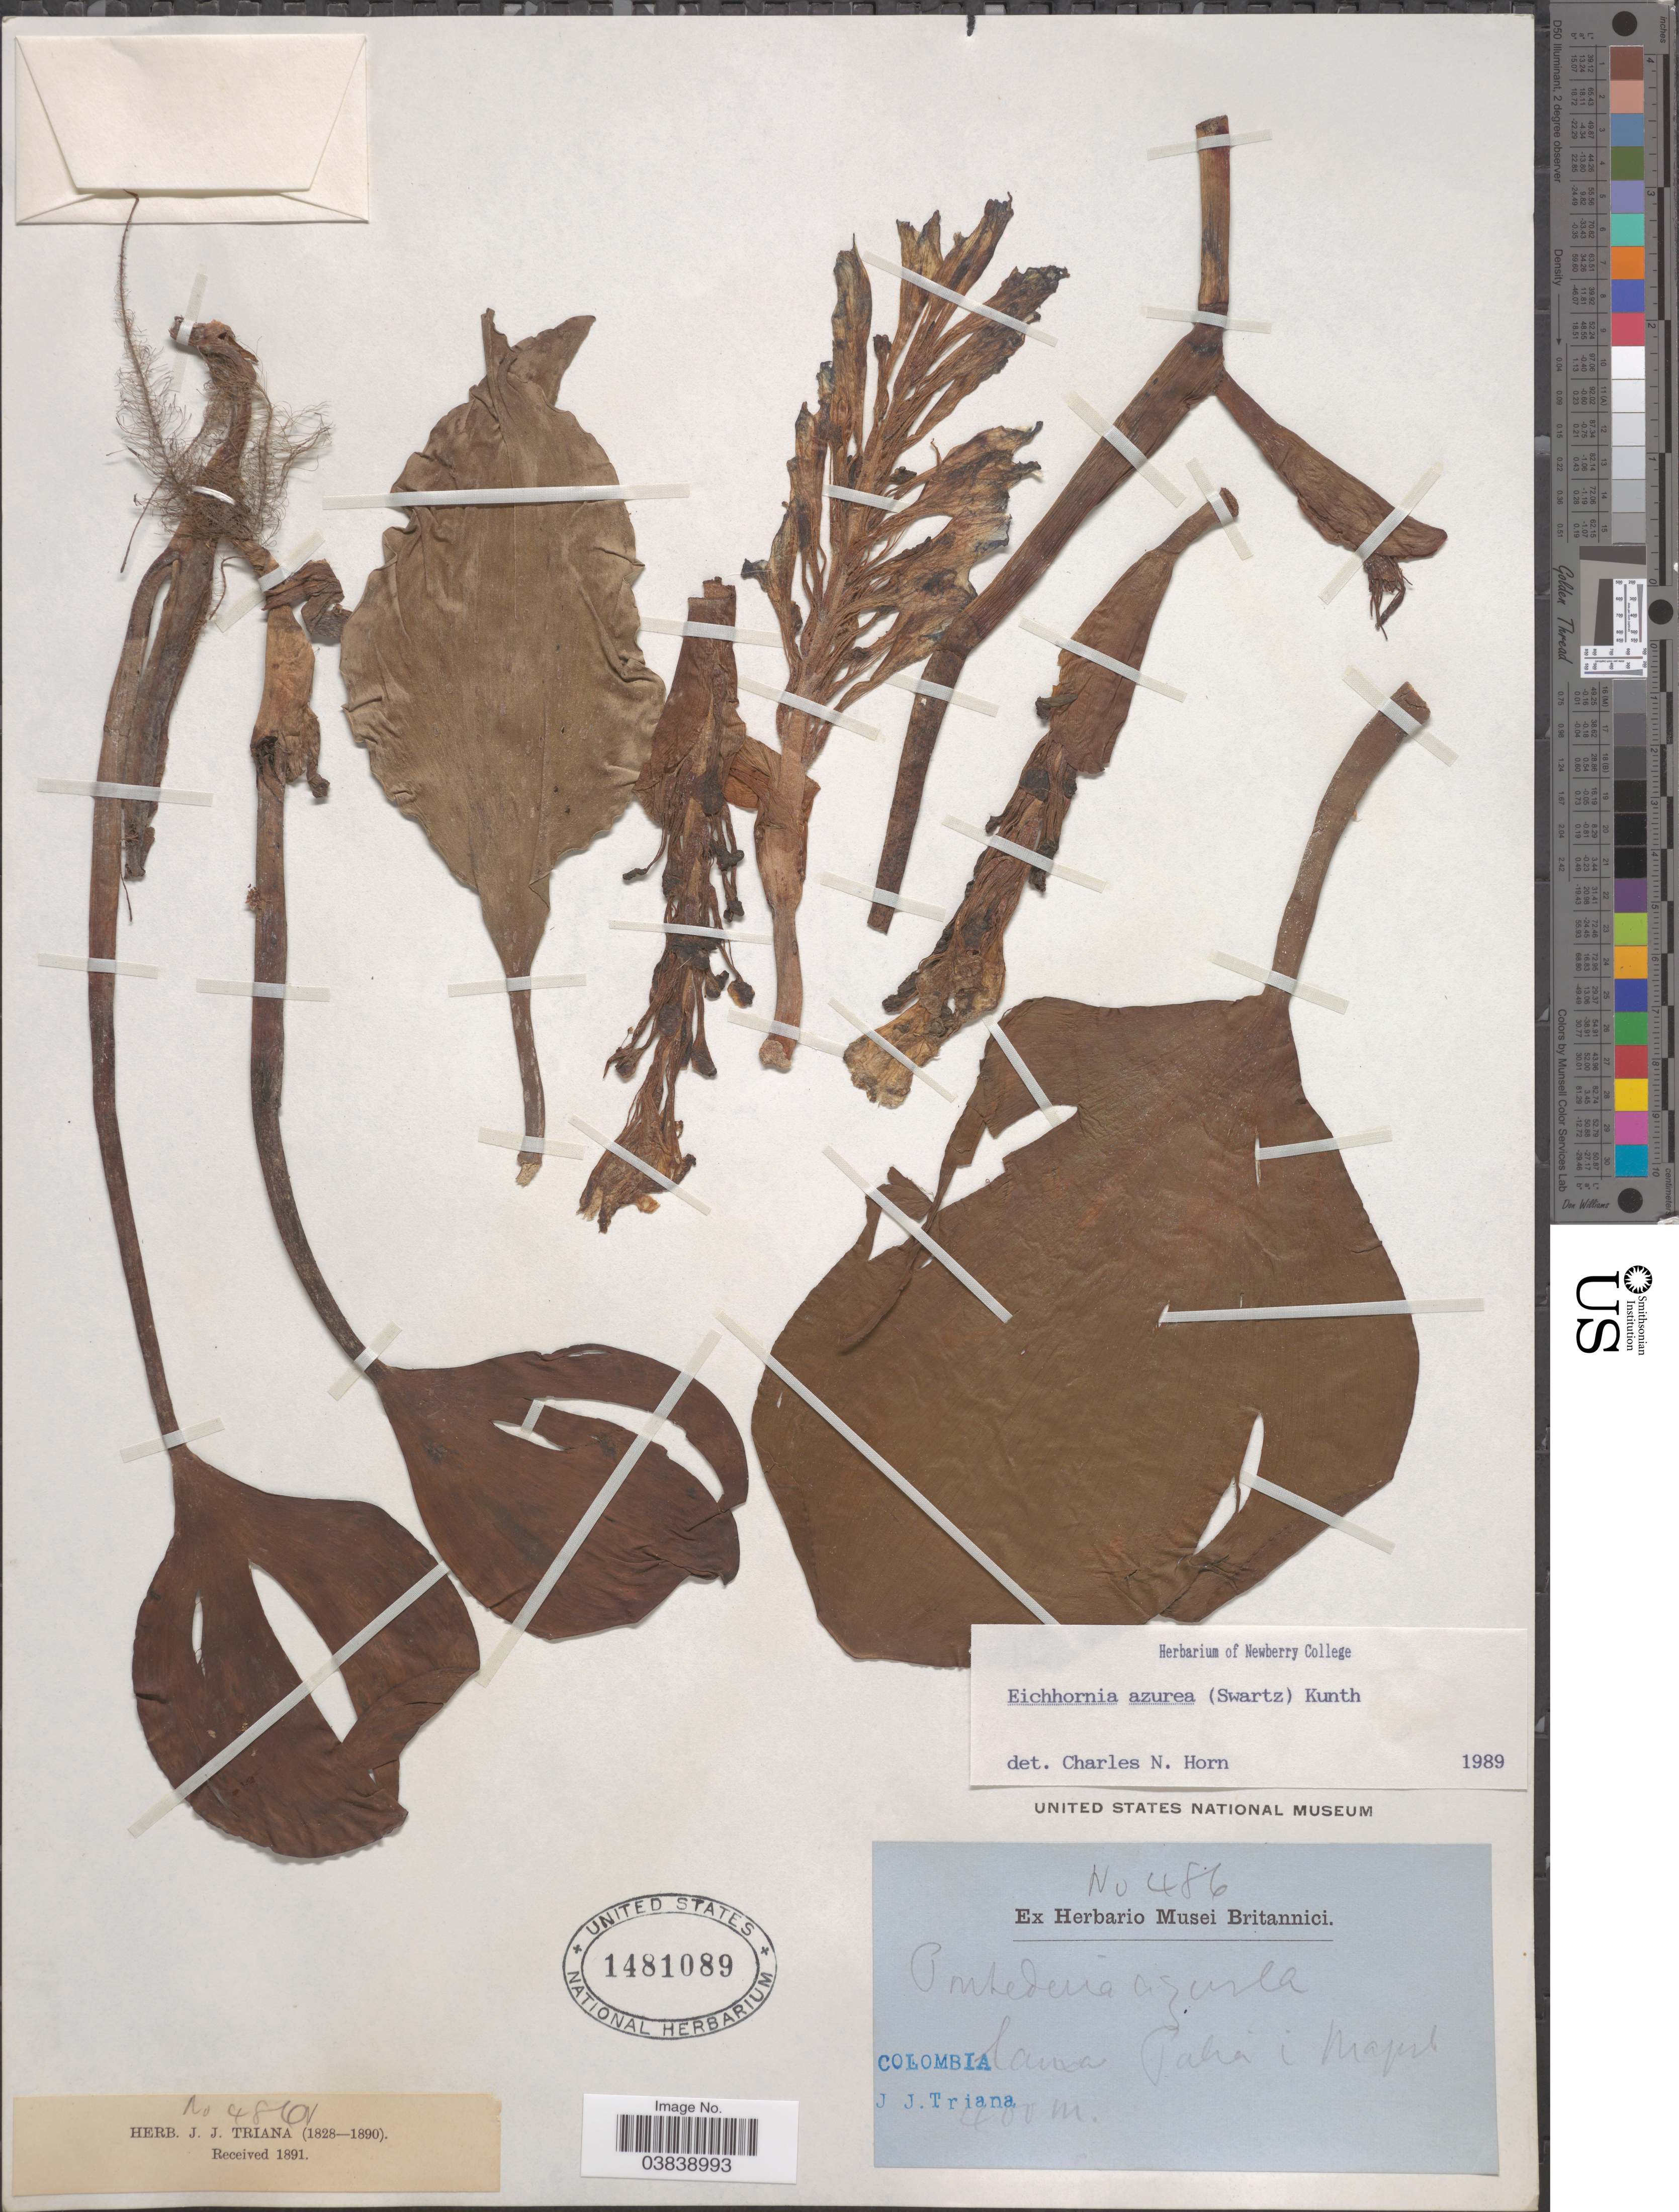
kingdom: Plantae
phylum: Tracheophyta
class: Liliopsida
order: Commelinales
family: Pontederiaceae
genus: Eichhornia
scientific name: Eichhornia azurea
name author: (Sw.) Kunth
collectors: J. J. Triana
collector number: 486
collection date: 1828/1890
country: Colombia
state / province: Cauca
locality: Cauca Paha i Mapil. [interpreted]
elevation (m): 400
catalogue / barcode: US 1481089